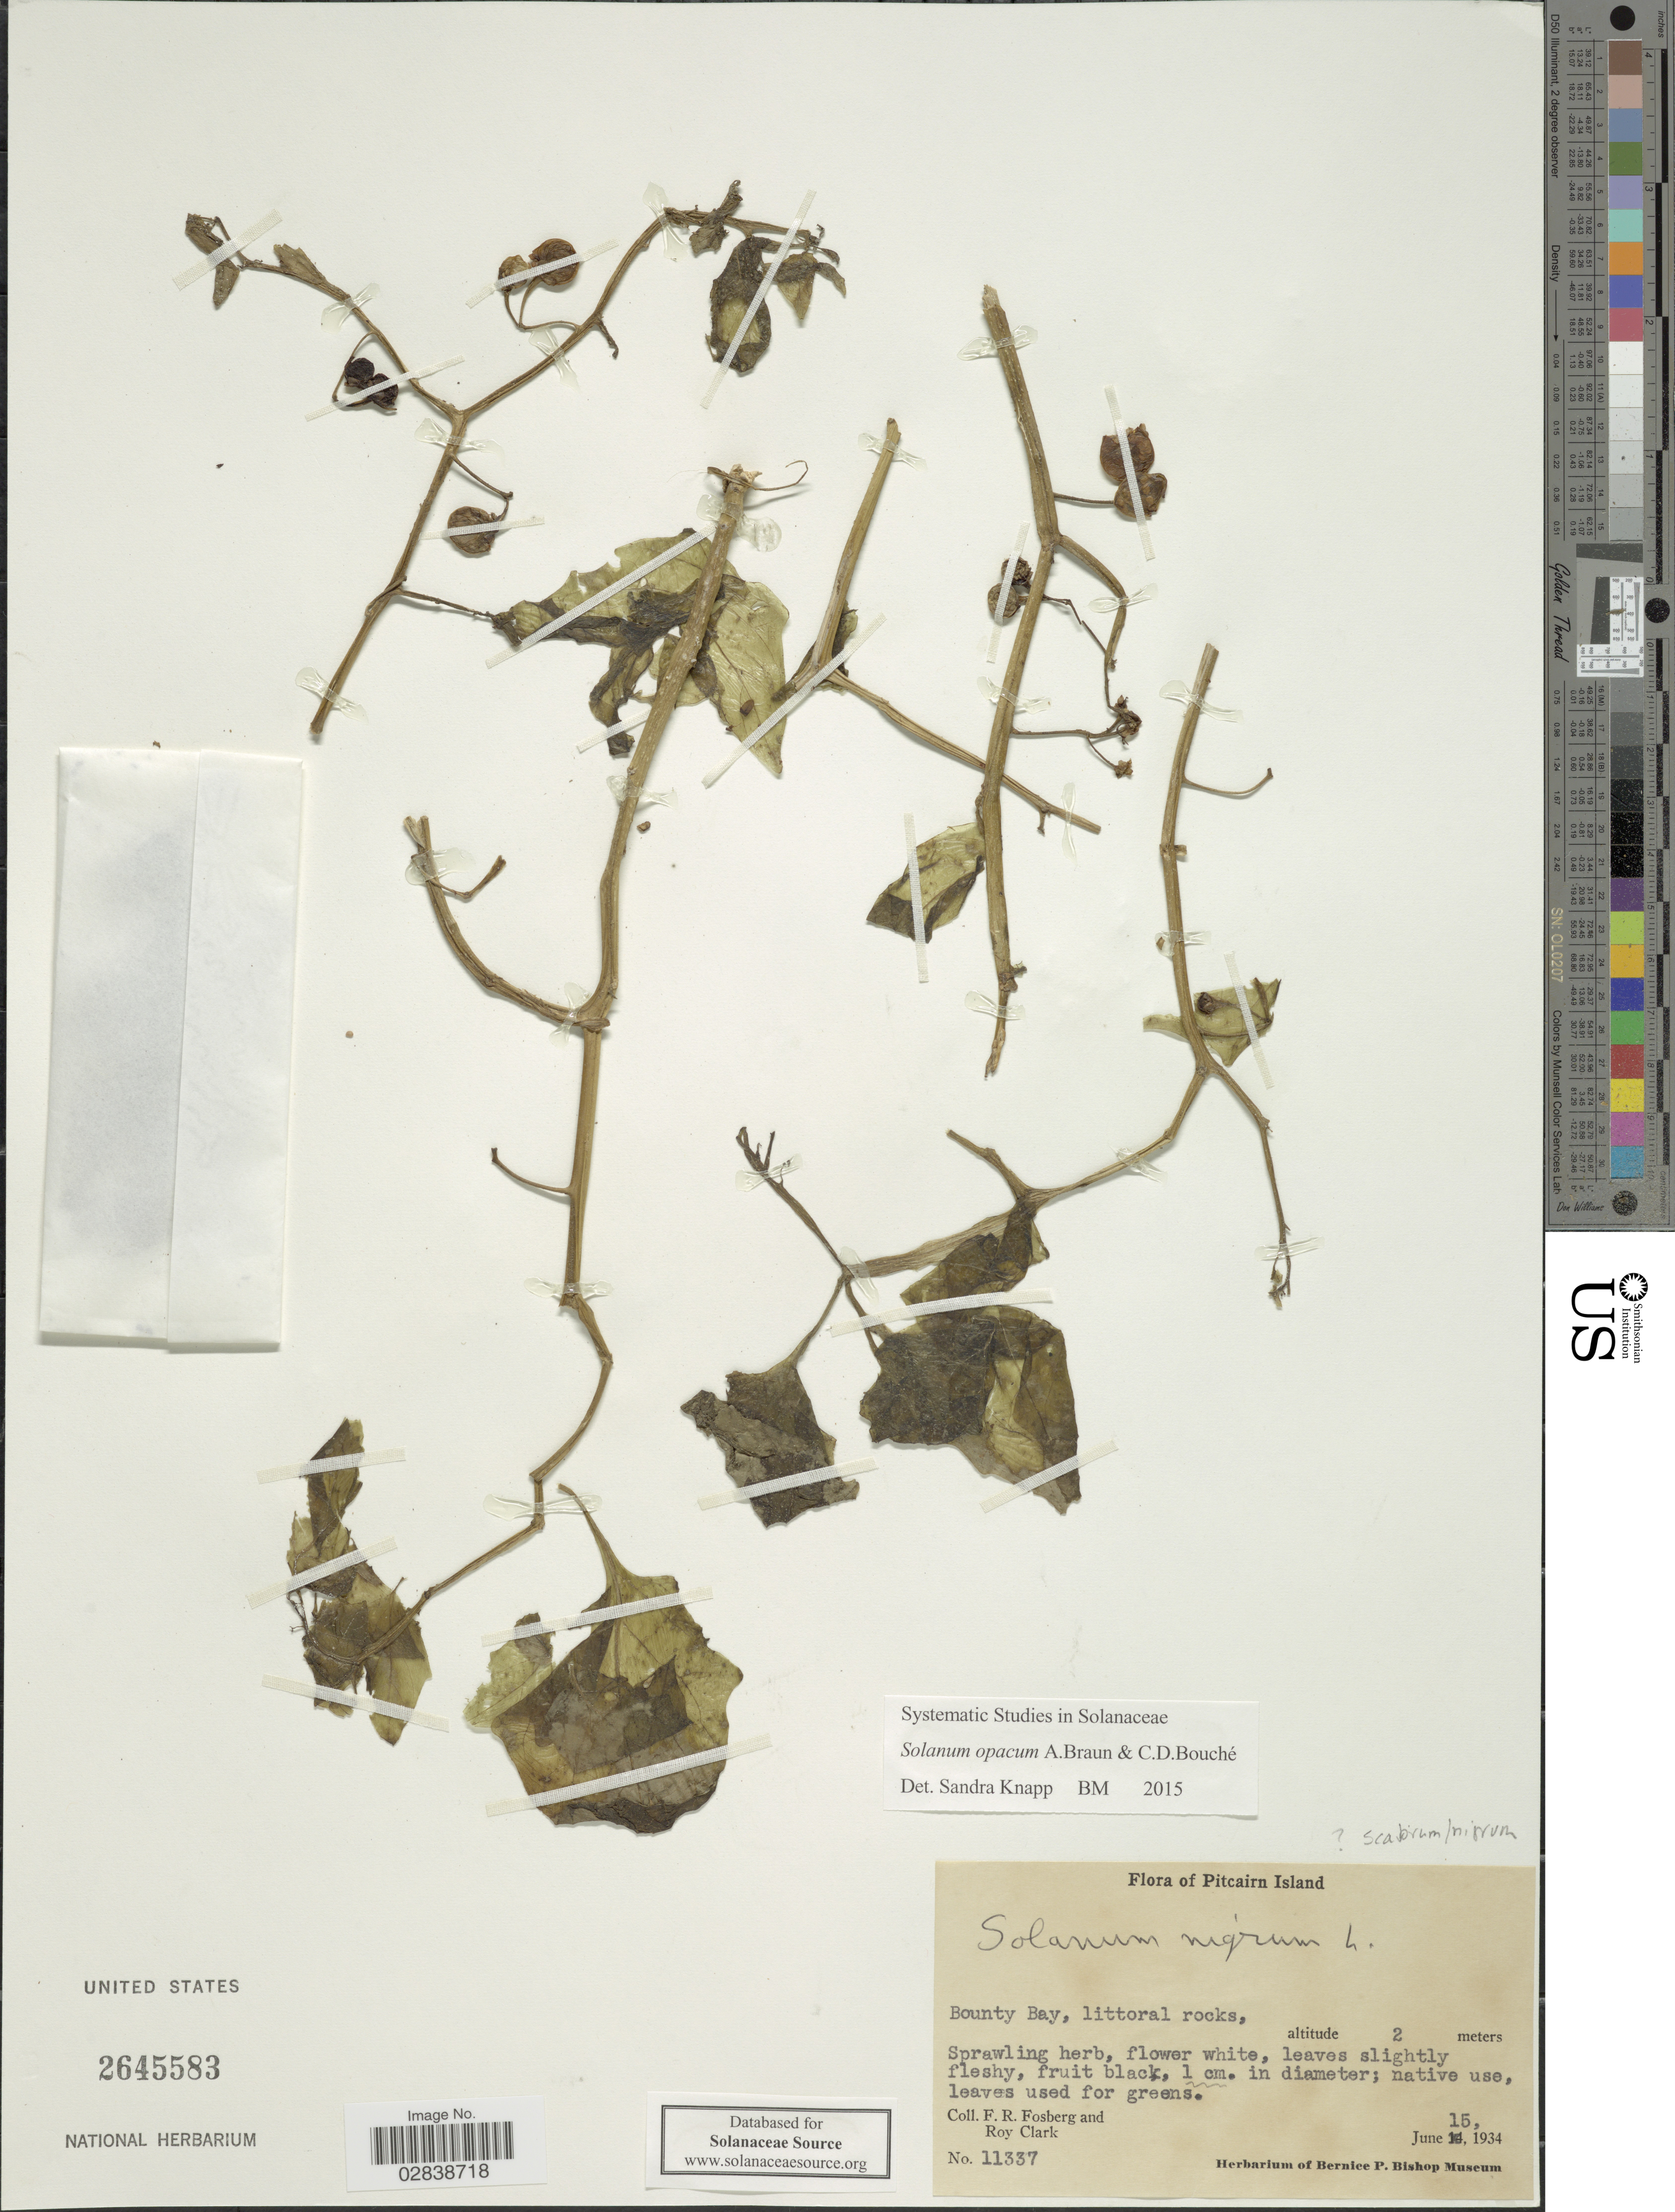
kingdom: Plantae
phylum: Tracheophyta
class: Magnoliopsida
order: Solanales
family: Solanaceae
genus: Solanum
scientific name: Solanum opacum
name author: A. Braun & C.D. Bouché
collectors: F. R. Fosberg & R. Clark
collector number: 11337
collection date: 1934-06-15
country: Pitcairn Islands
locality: Bounty Bay.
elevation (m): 2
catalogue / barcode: US 2645583